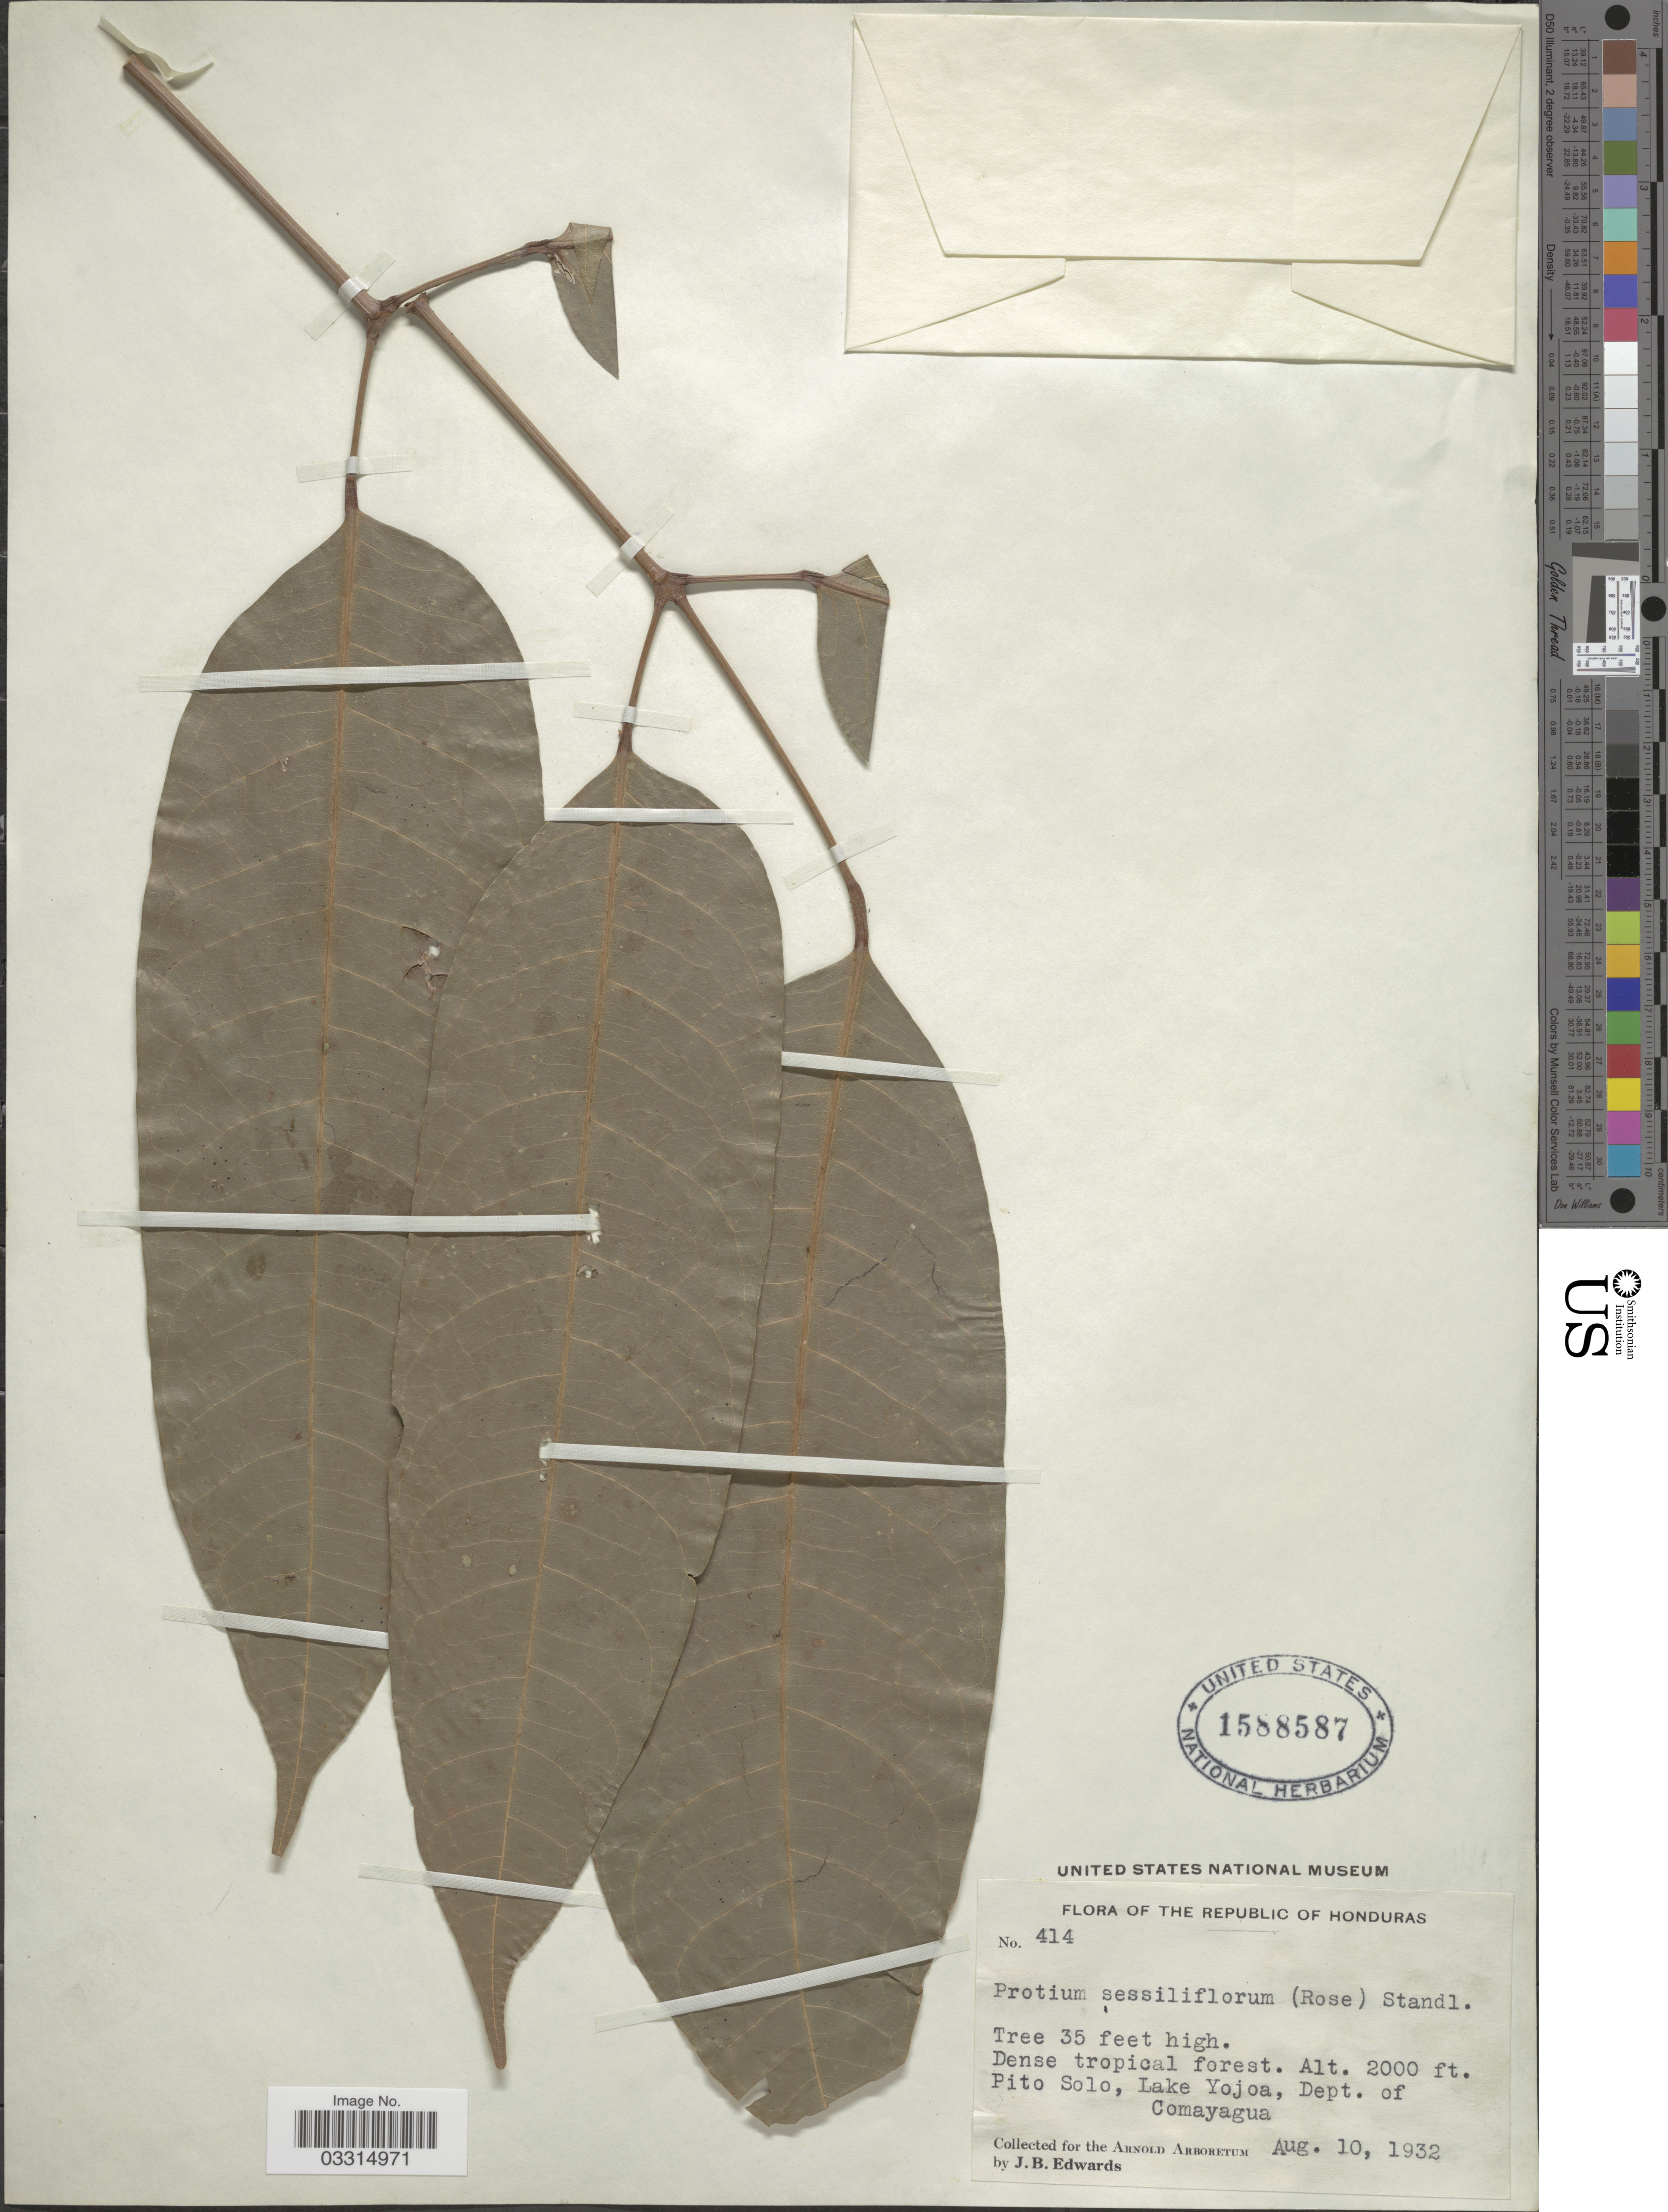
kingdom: Plantae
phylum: Tracheophyta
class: Magnoliopsida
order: Sapindales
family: Burseraceae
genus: Protium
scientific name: Protium sessiliflorum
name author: (Rose) Standl.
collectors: J. B. Edwards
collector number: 414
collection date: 1932-08-10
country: Honduras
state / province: Comayagua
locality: Pito Solo, Lake Yojoa, Dept. of Comayagua.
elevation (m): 610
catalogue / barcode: US 1588587